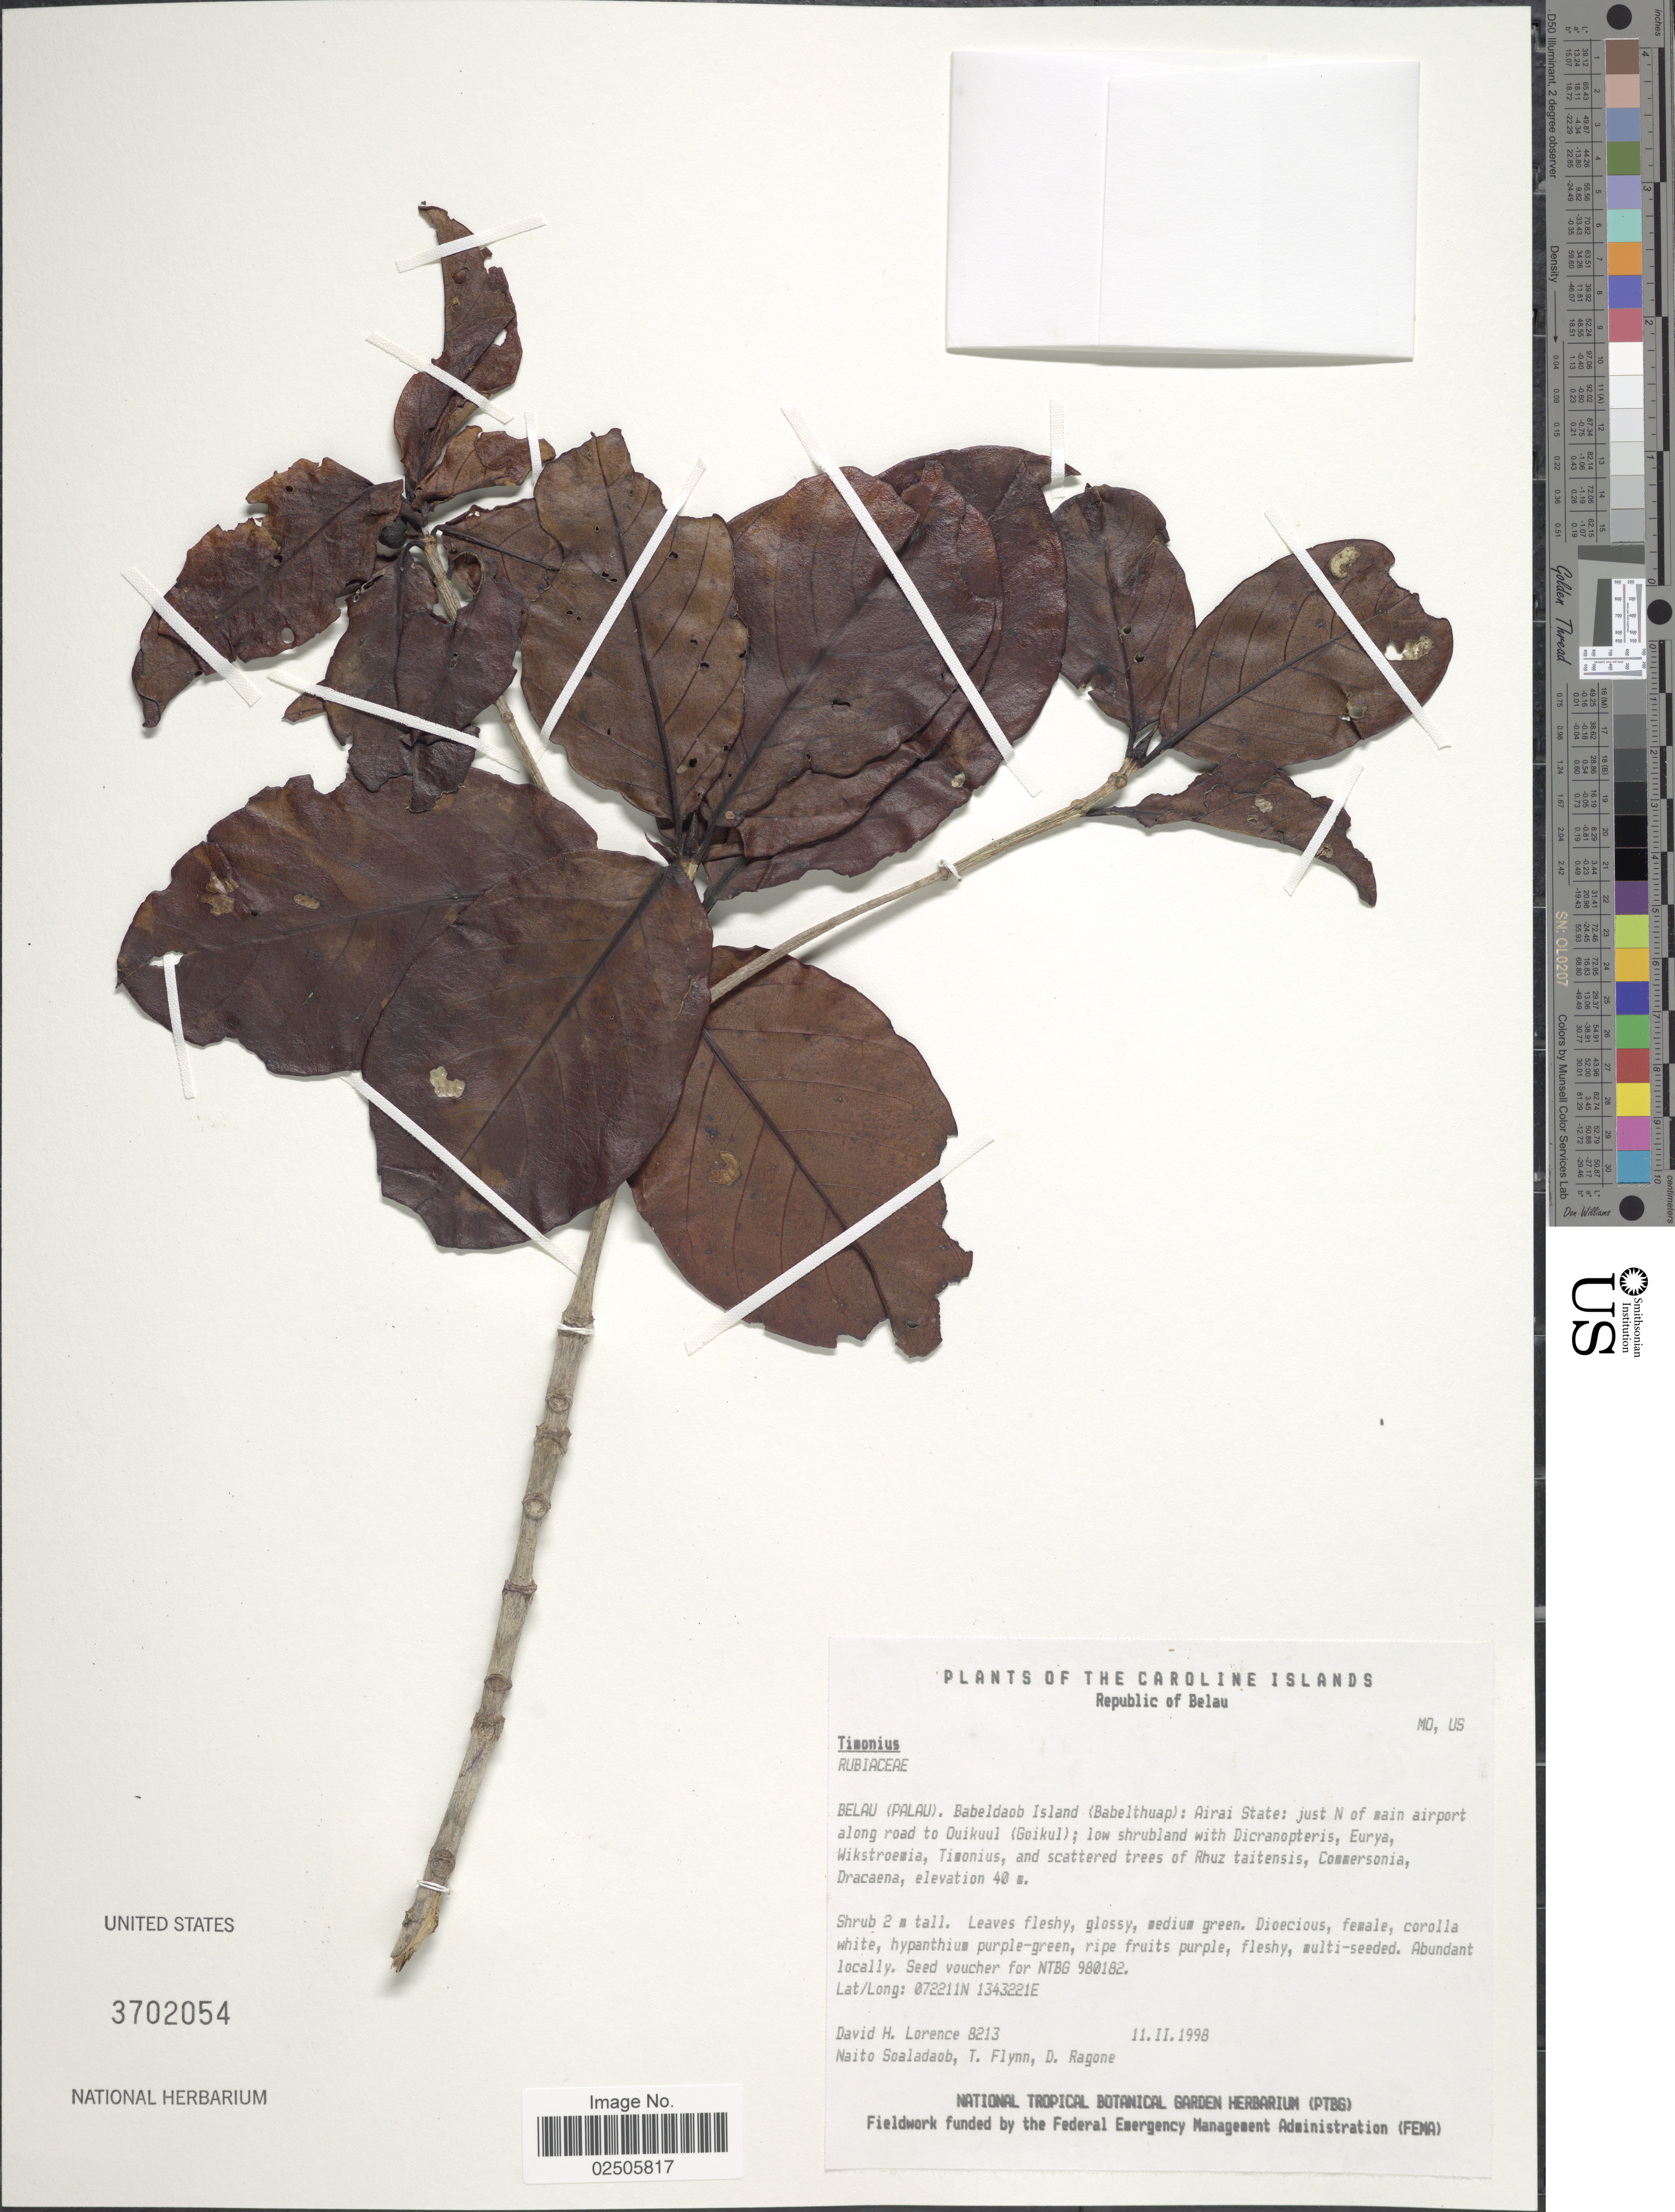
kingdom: Plantae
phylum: Tracheophyta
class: Magnoliopsida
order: Gentianales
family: Rubiaceae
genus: Timonius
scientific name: Timonius sp.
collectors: D. Lorence, N. Soaladaob, T. Flynn & D. Ragone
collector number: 8213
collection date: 1998-02-11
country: Palau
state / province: Airai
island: Babeldaob [Babelthuap]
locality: Babeldaob Island (Babelthuap): Airai State: just N of main airport along road to Ouikuul (Goikul)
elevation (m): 40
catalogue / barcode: US 3702054